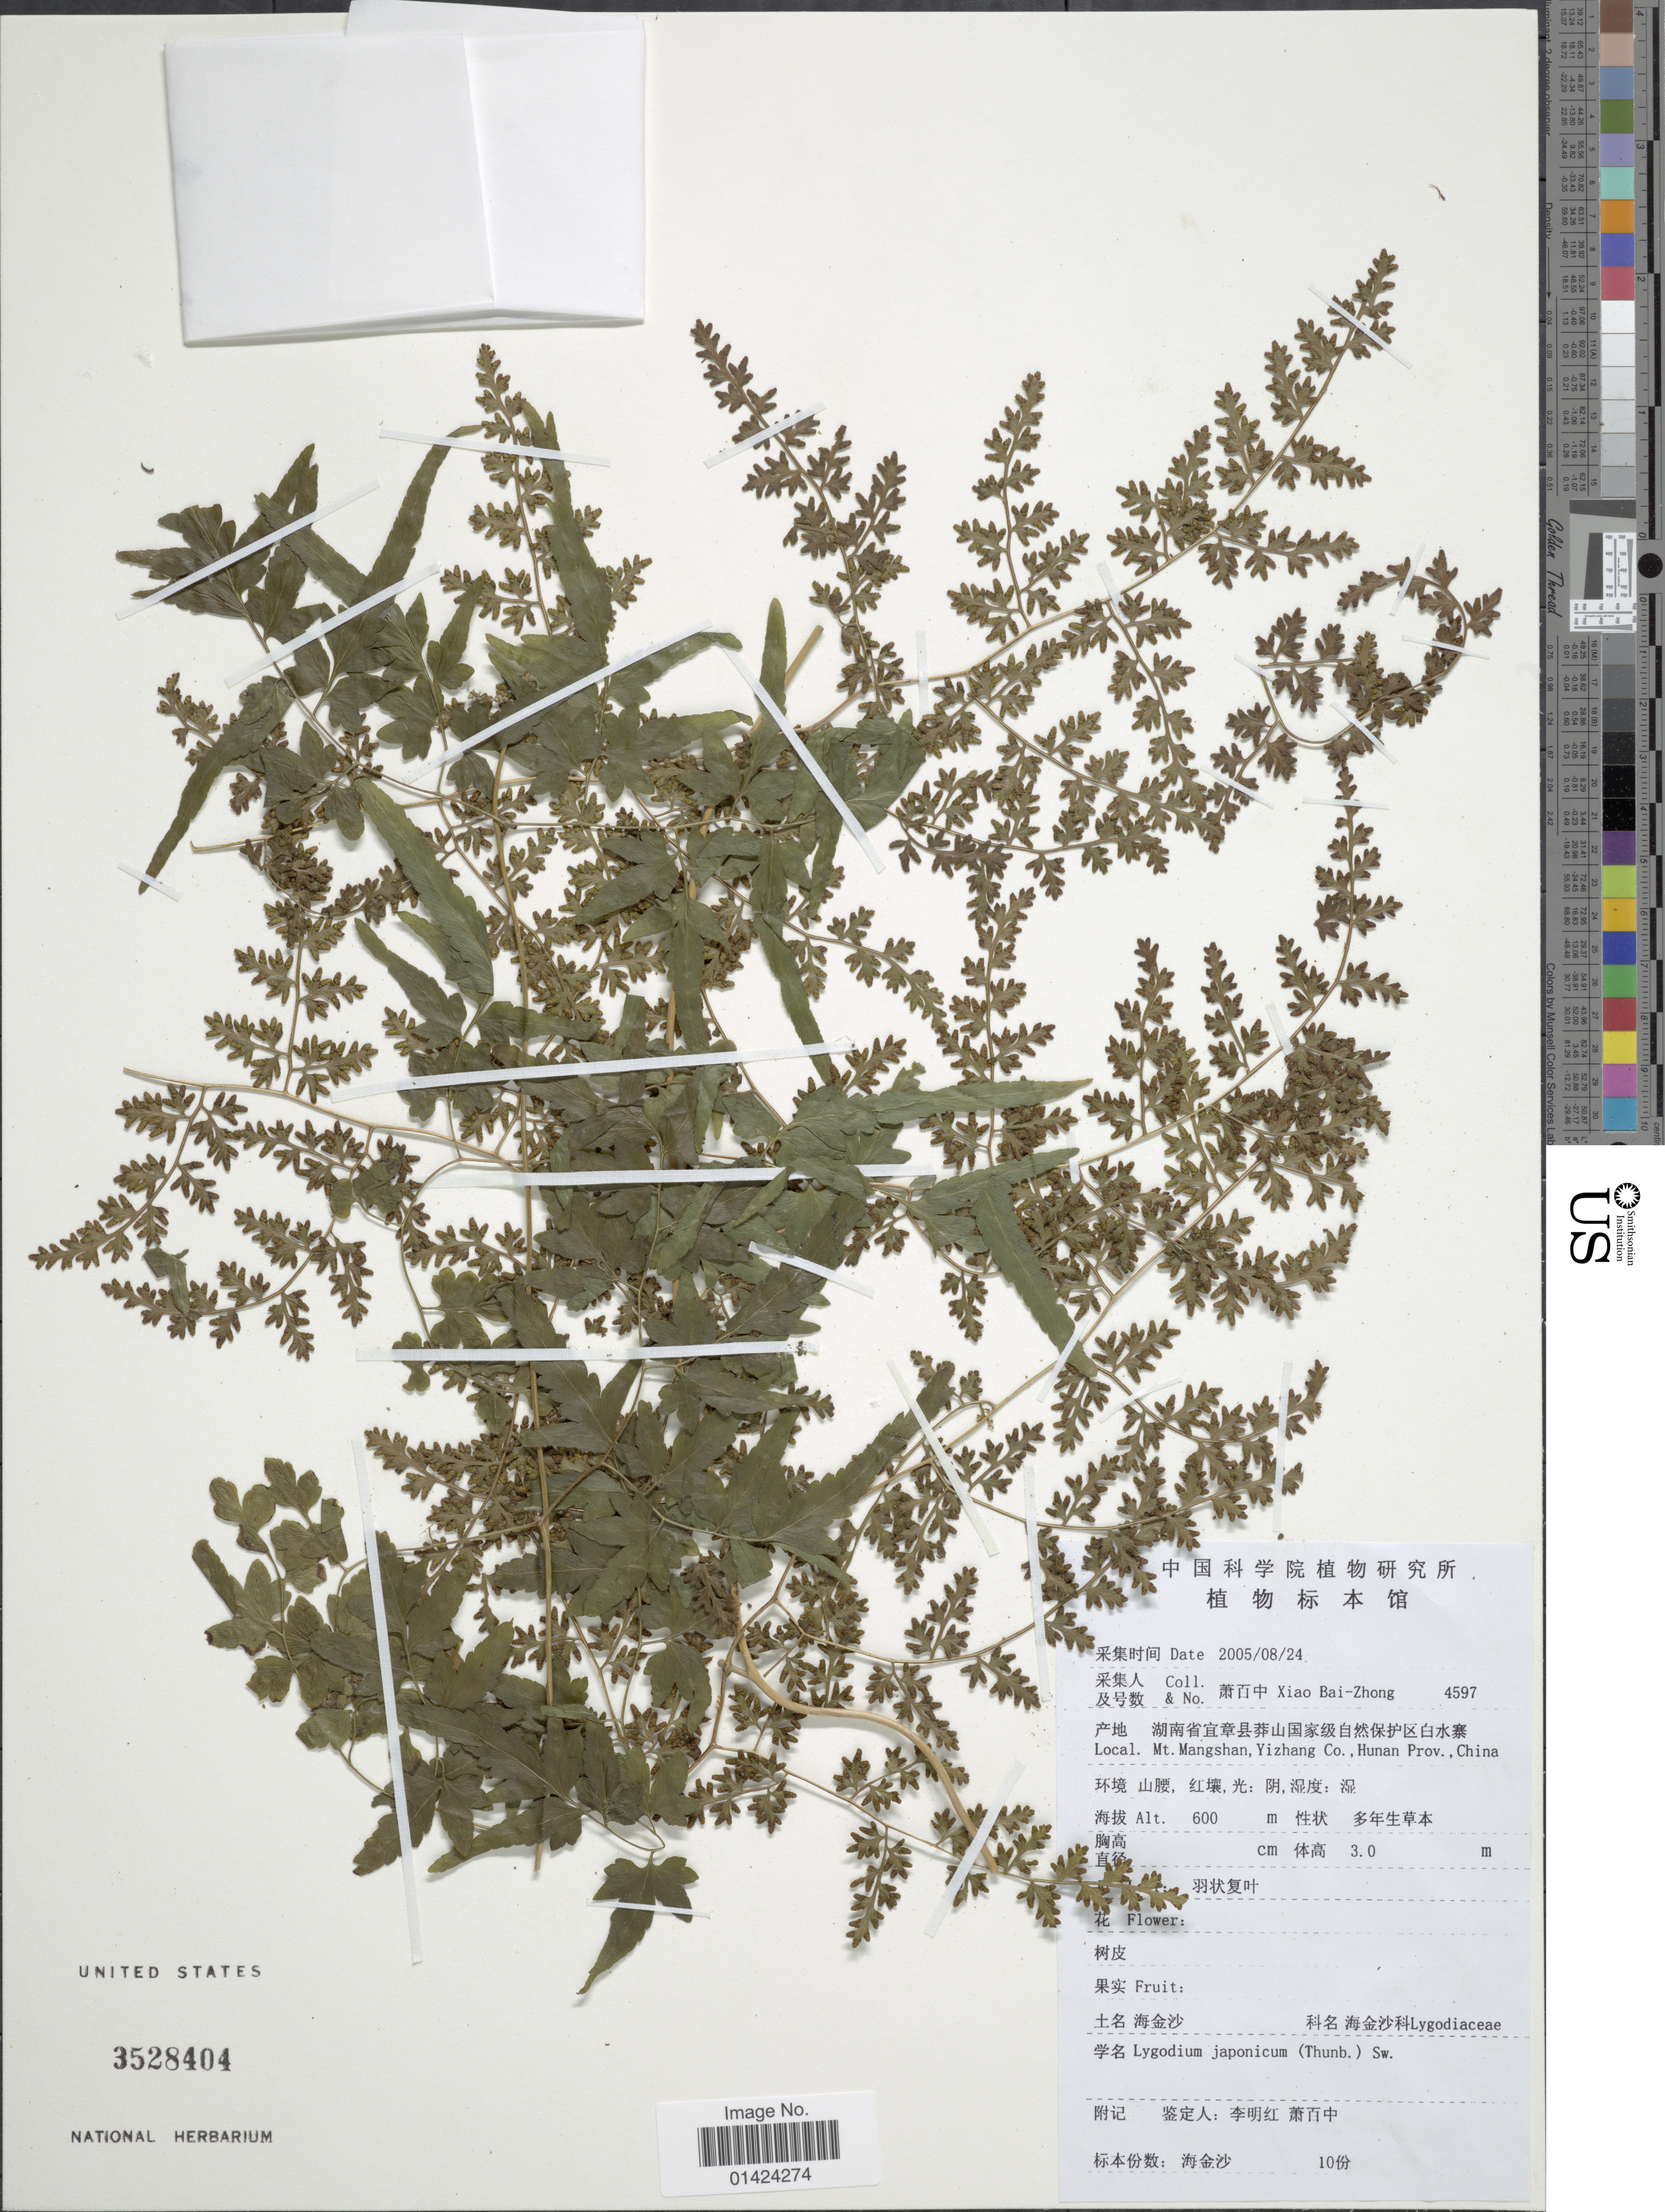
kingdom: Plantae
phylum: Tracheophyta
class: Polypodiopsida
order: Schizaeales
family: Lygodiaceae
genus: Lygodium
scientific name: Lygodium japonicum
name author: (Thunb.) Sw.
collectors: B. Z. Xiao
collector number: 4597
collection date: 2005-08-24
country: China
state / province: Hunan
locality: Mt. Mangshan, Yizhang Co., Human Prov.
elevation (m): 600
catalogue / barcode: US 3528404